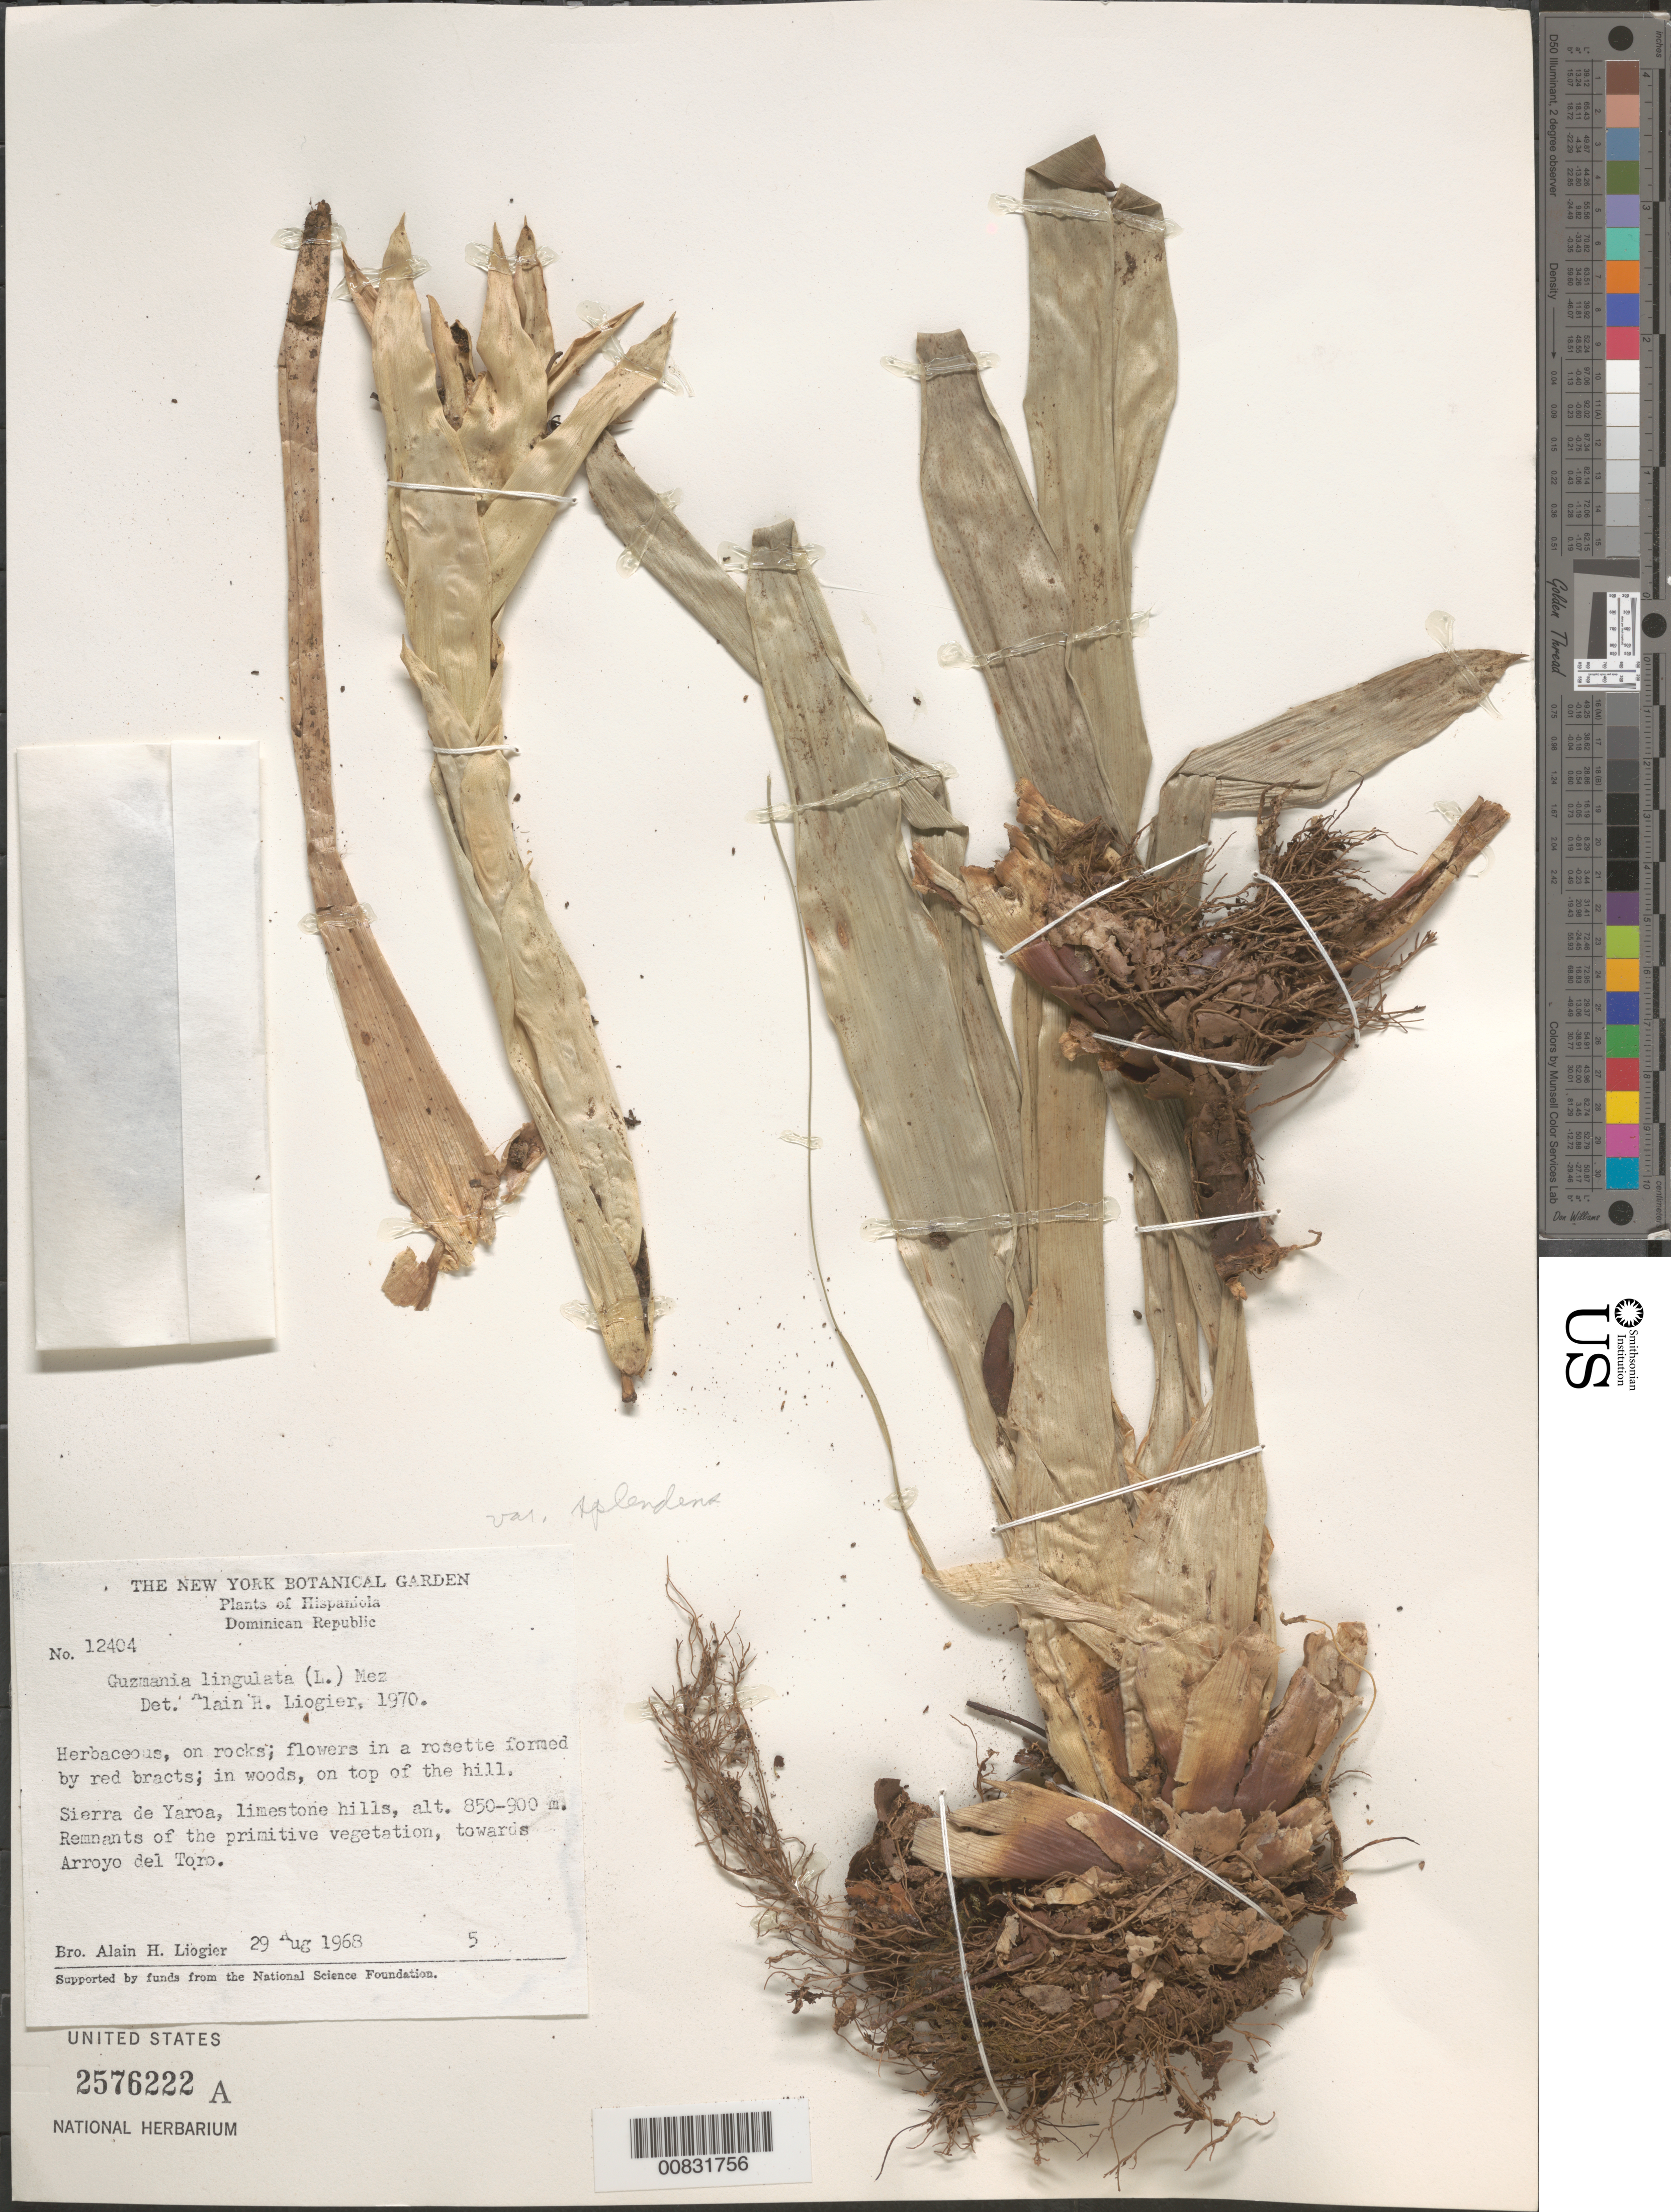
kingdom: Plantae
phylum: Tracheophyta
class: Liliopsida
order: Poales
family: Bromeliaceae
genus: Guzmania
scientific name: Guzmania lingulata var. splendens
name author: (Planch.) Mez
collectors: A. H. Liogier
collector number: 12404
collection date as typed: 29 Aug 1968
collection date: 1968-08-29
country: Dominican Republic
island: Hispaniola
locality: Sierra de Yaroa, towards Arroyo del Toro.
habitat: On rocks, in woods, on top of the hill. Limestone hill. Remnants of the primitive vegetation.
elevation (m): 850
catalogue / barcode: US 2576222A